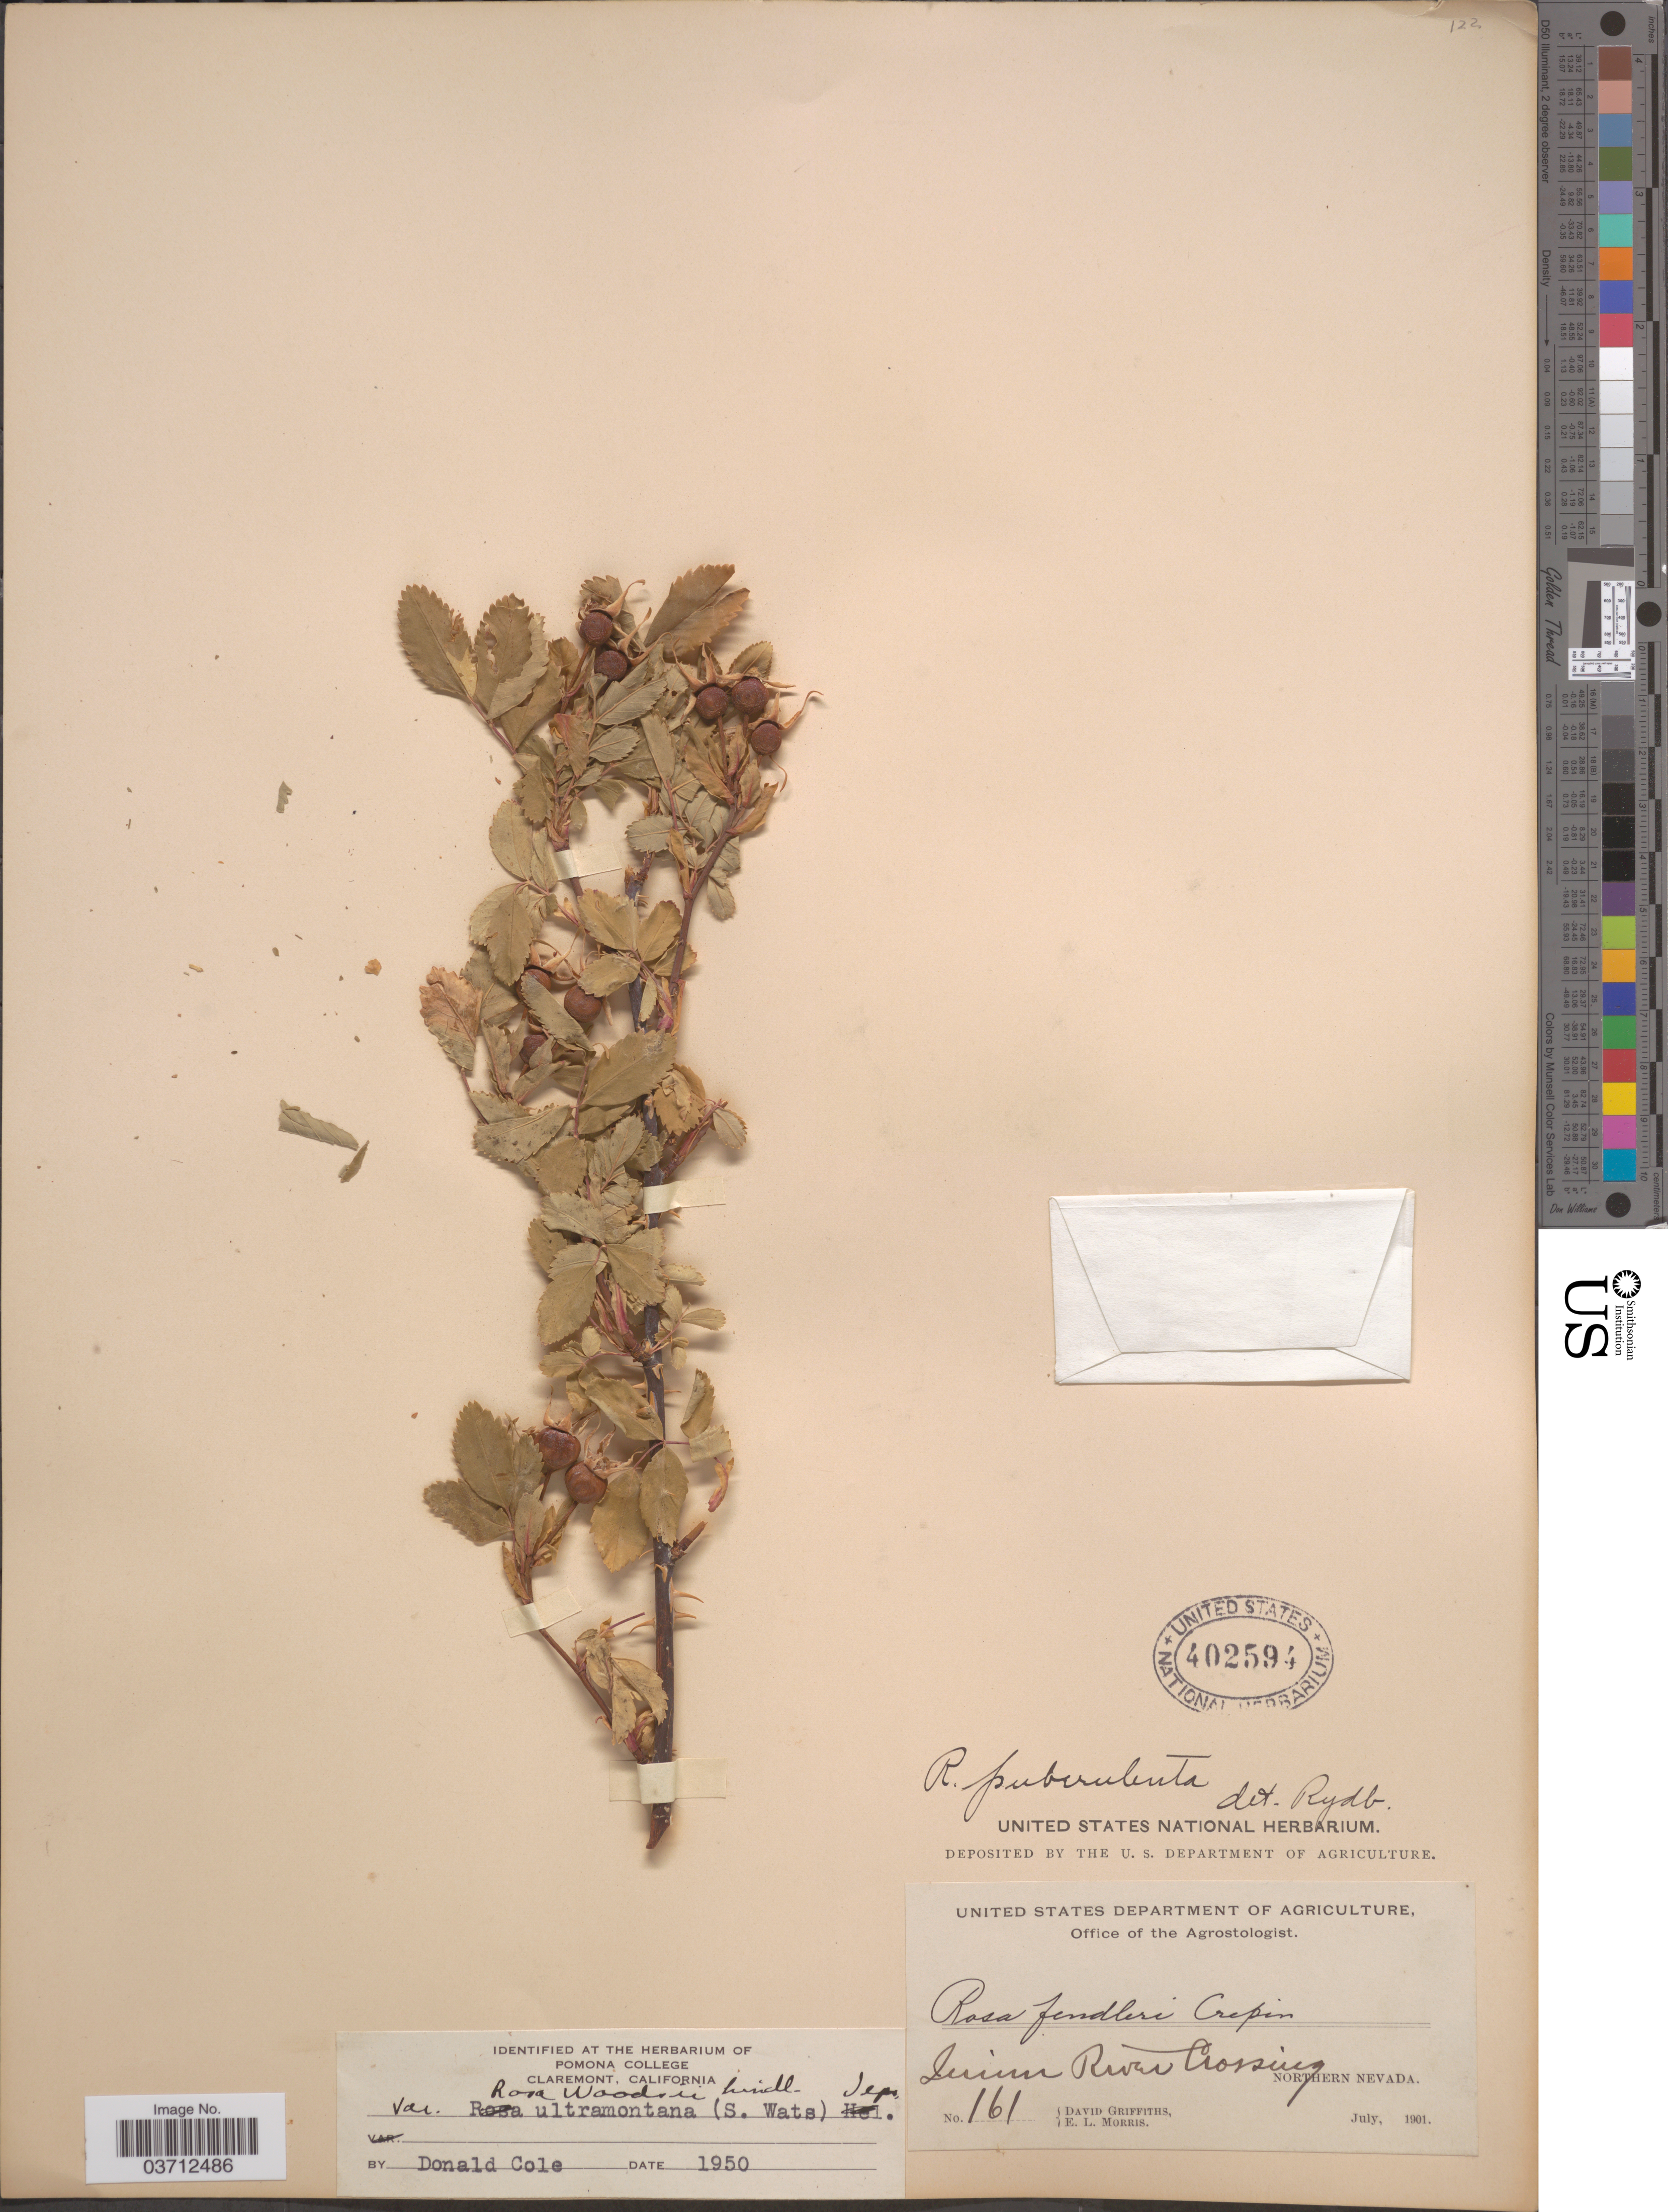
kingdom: Plantae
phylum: Tracheophyta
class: Magnoliopsida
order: Rosales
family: Rosaceae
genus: Rosa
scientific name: Rosa woodsii var. ultramontana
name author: Lindl.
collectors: D. Griffiths & E. Morris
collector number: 161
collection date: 1901-07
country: United States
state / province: Nevada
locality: Quinn River Crossing. Northern Nevada.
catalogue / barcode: US 402594